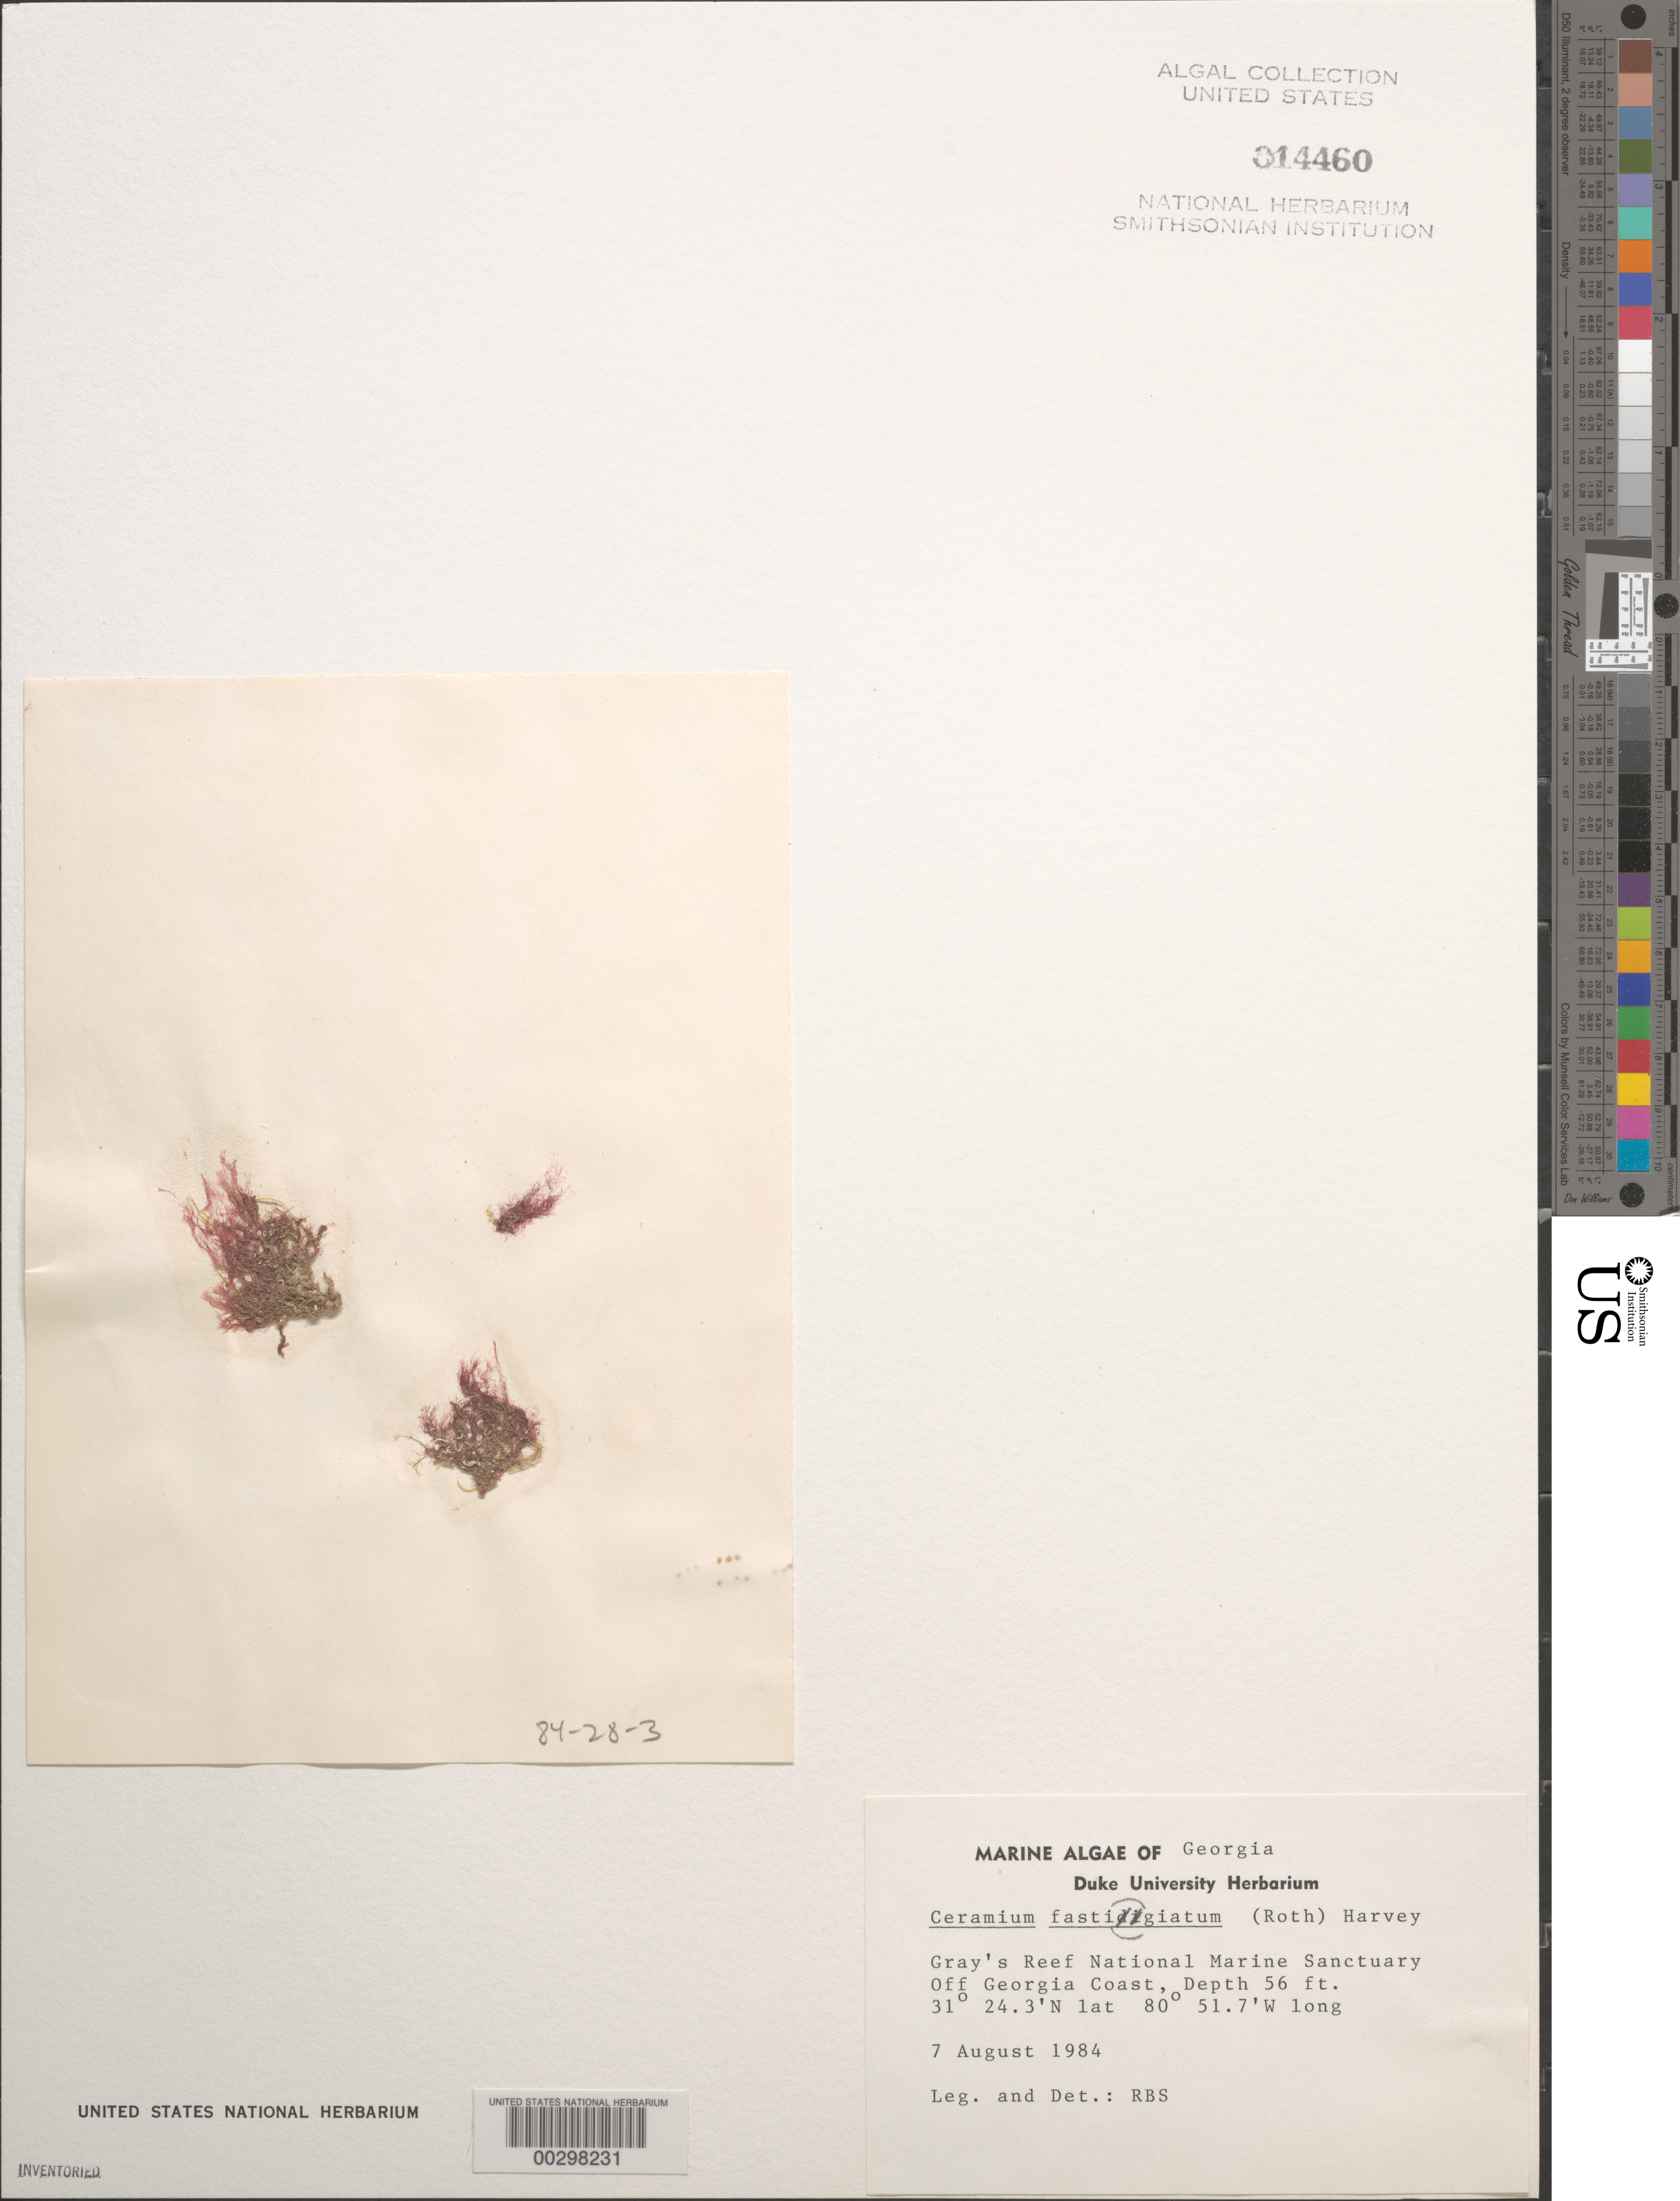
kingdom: Plantae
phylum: Rhodophyta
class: Florideophyceae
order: Ceramiales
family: Ceramiaceae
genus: Ceramium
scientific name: Ceramium fastigiatum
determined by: Searles, R. B.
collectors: R. Searles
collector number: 84-28-3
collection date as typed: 07 Aug 1984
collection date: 1984-08-07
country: United States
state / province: Georgia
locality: Gray's Reef National Marine Sanctuary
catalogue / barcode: US 14460